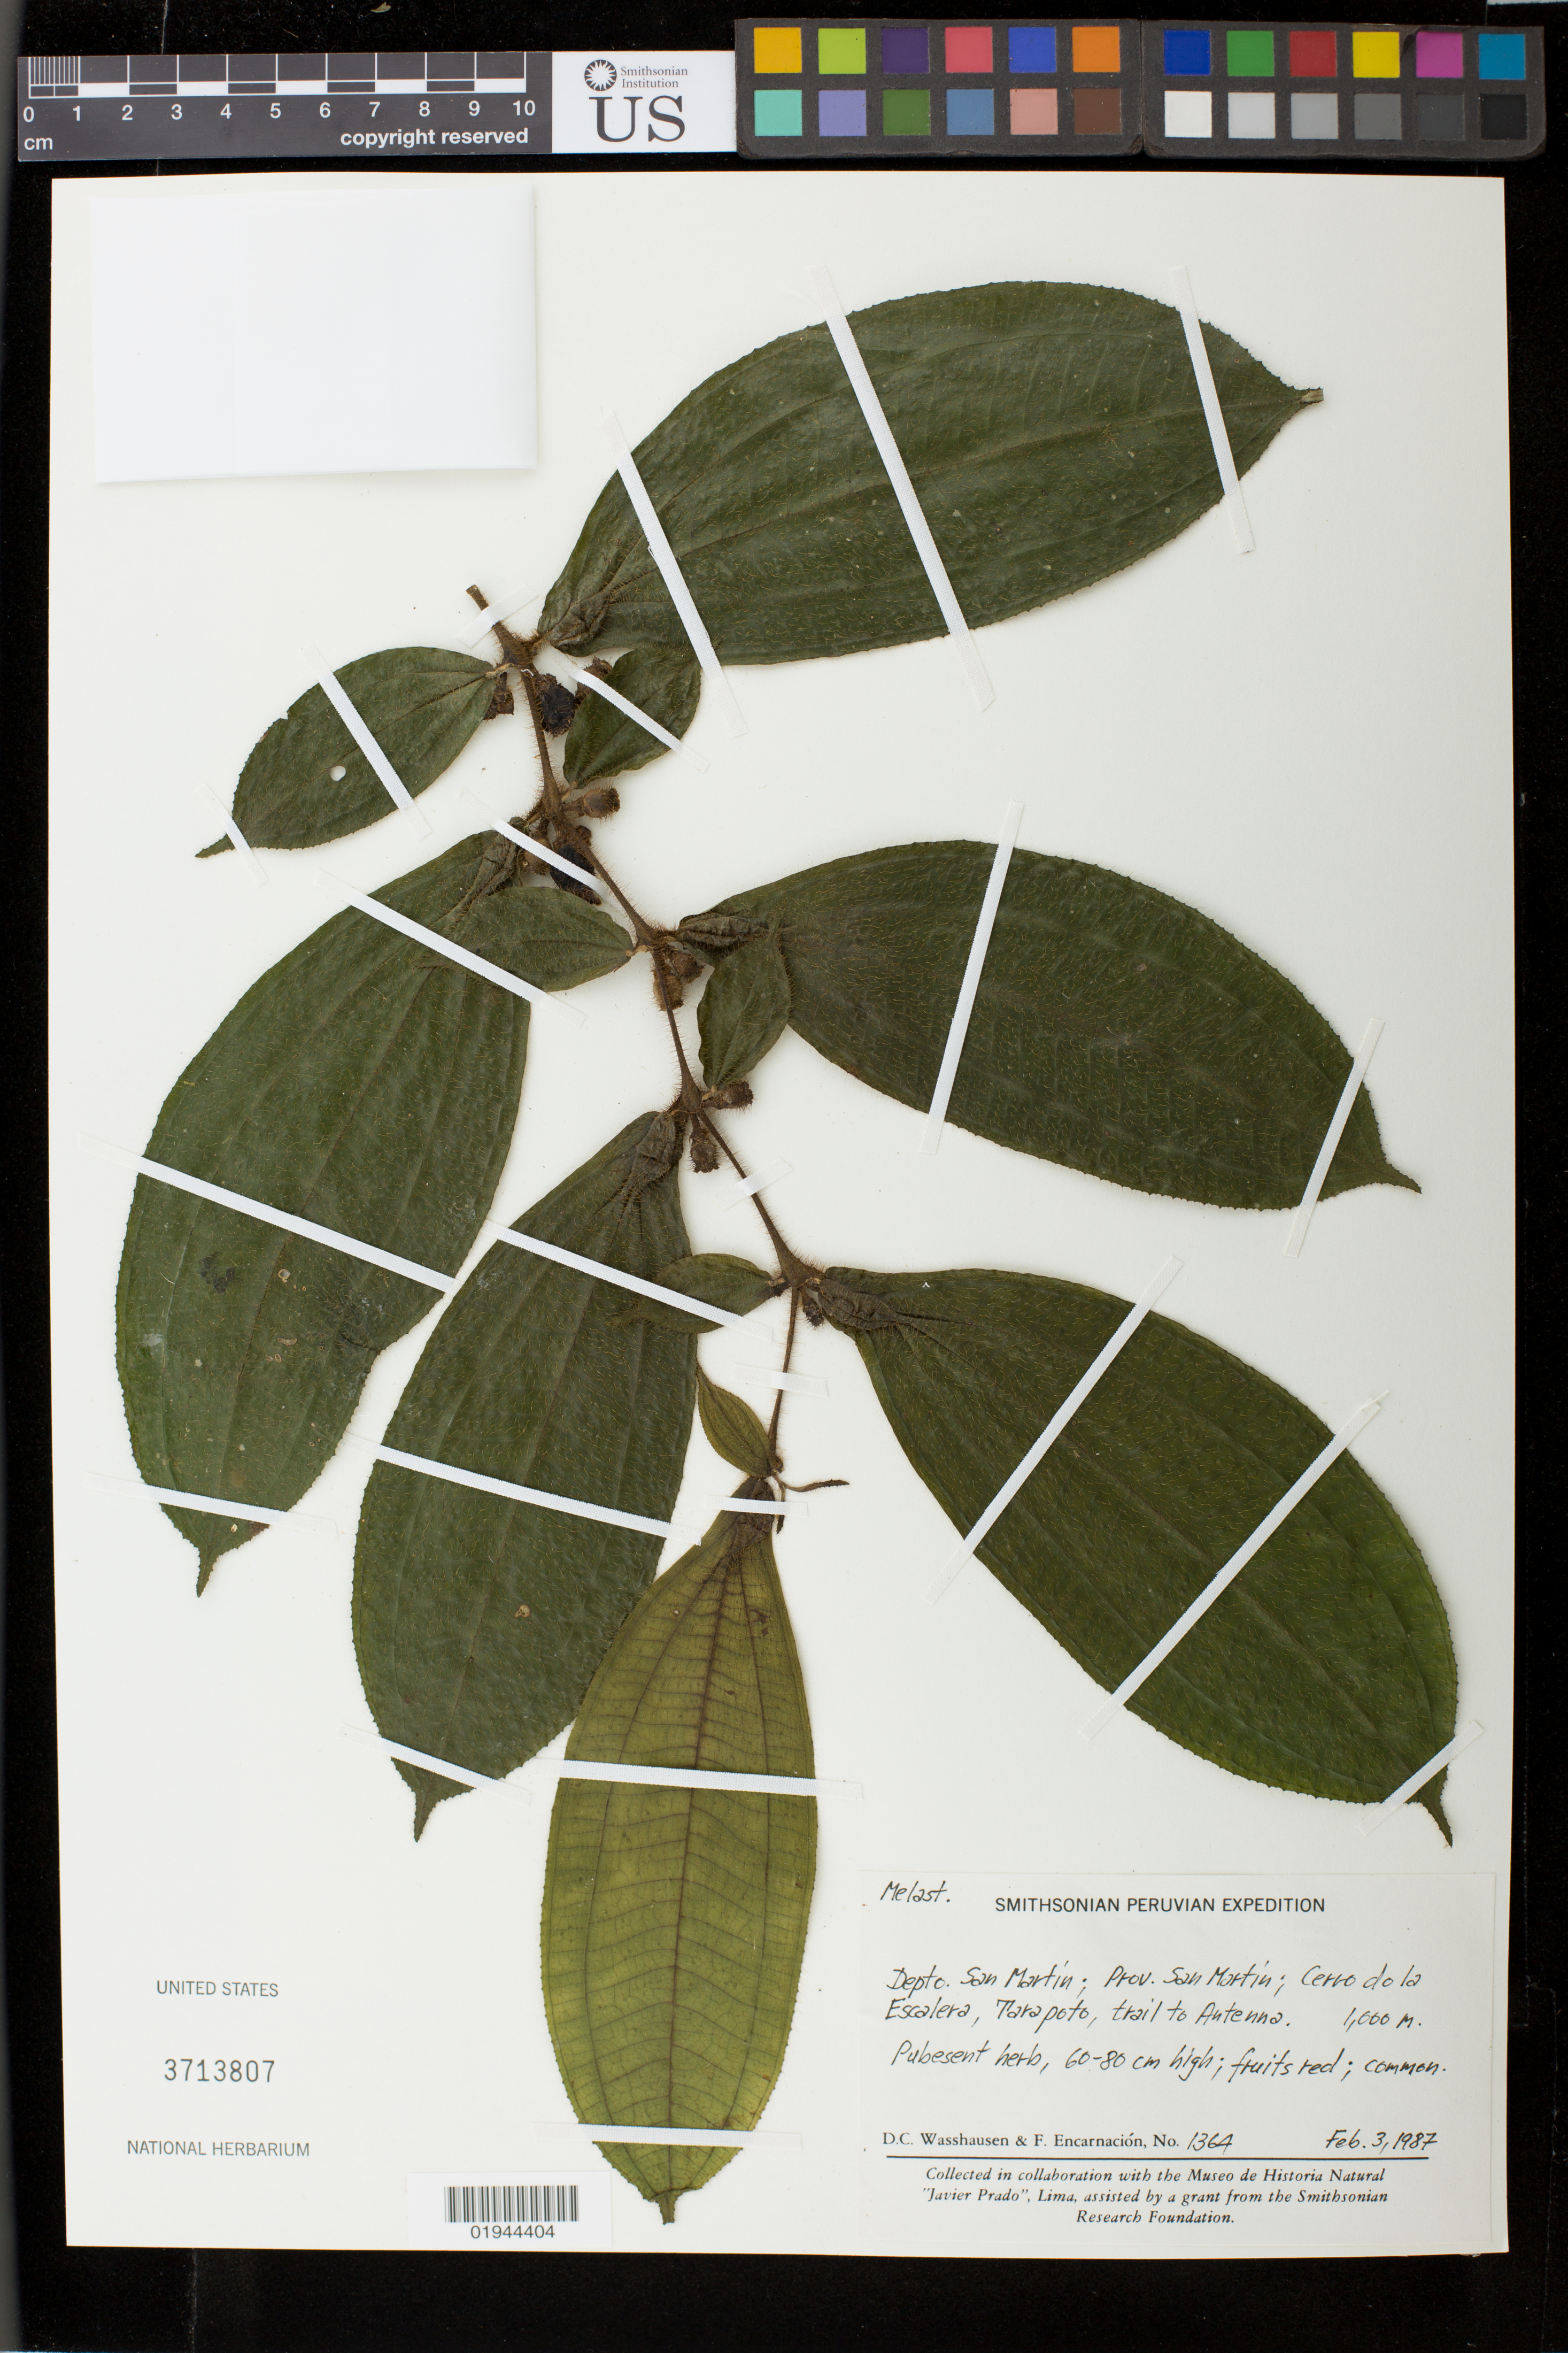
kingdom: Plantae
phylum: Tracheophyta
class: Magnoliopsida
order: Myrtales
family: Melastomataceae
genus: Tococa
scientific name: Tococa sp.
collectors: D. C. Wasshausen & F. Encarnación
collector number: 1364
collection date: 1987-02-03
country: Peru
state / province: San Martín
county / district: San Martín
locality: Cerro de la Escalera, Tarapoto, trail to Antenna.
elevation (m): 1000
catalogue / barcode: US 3713807